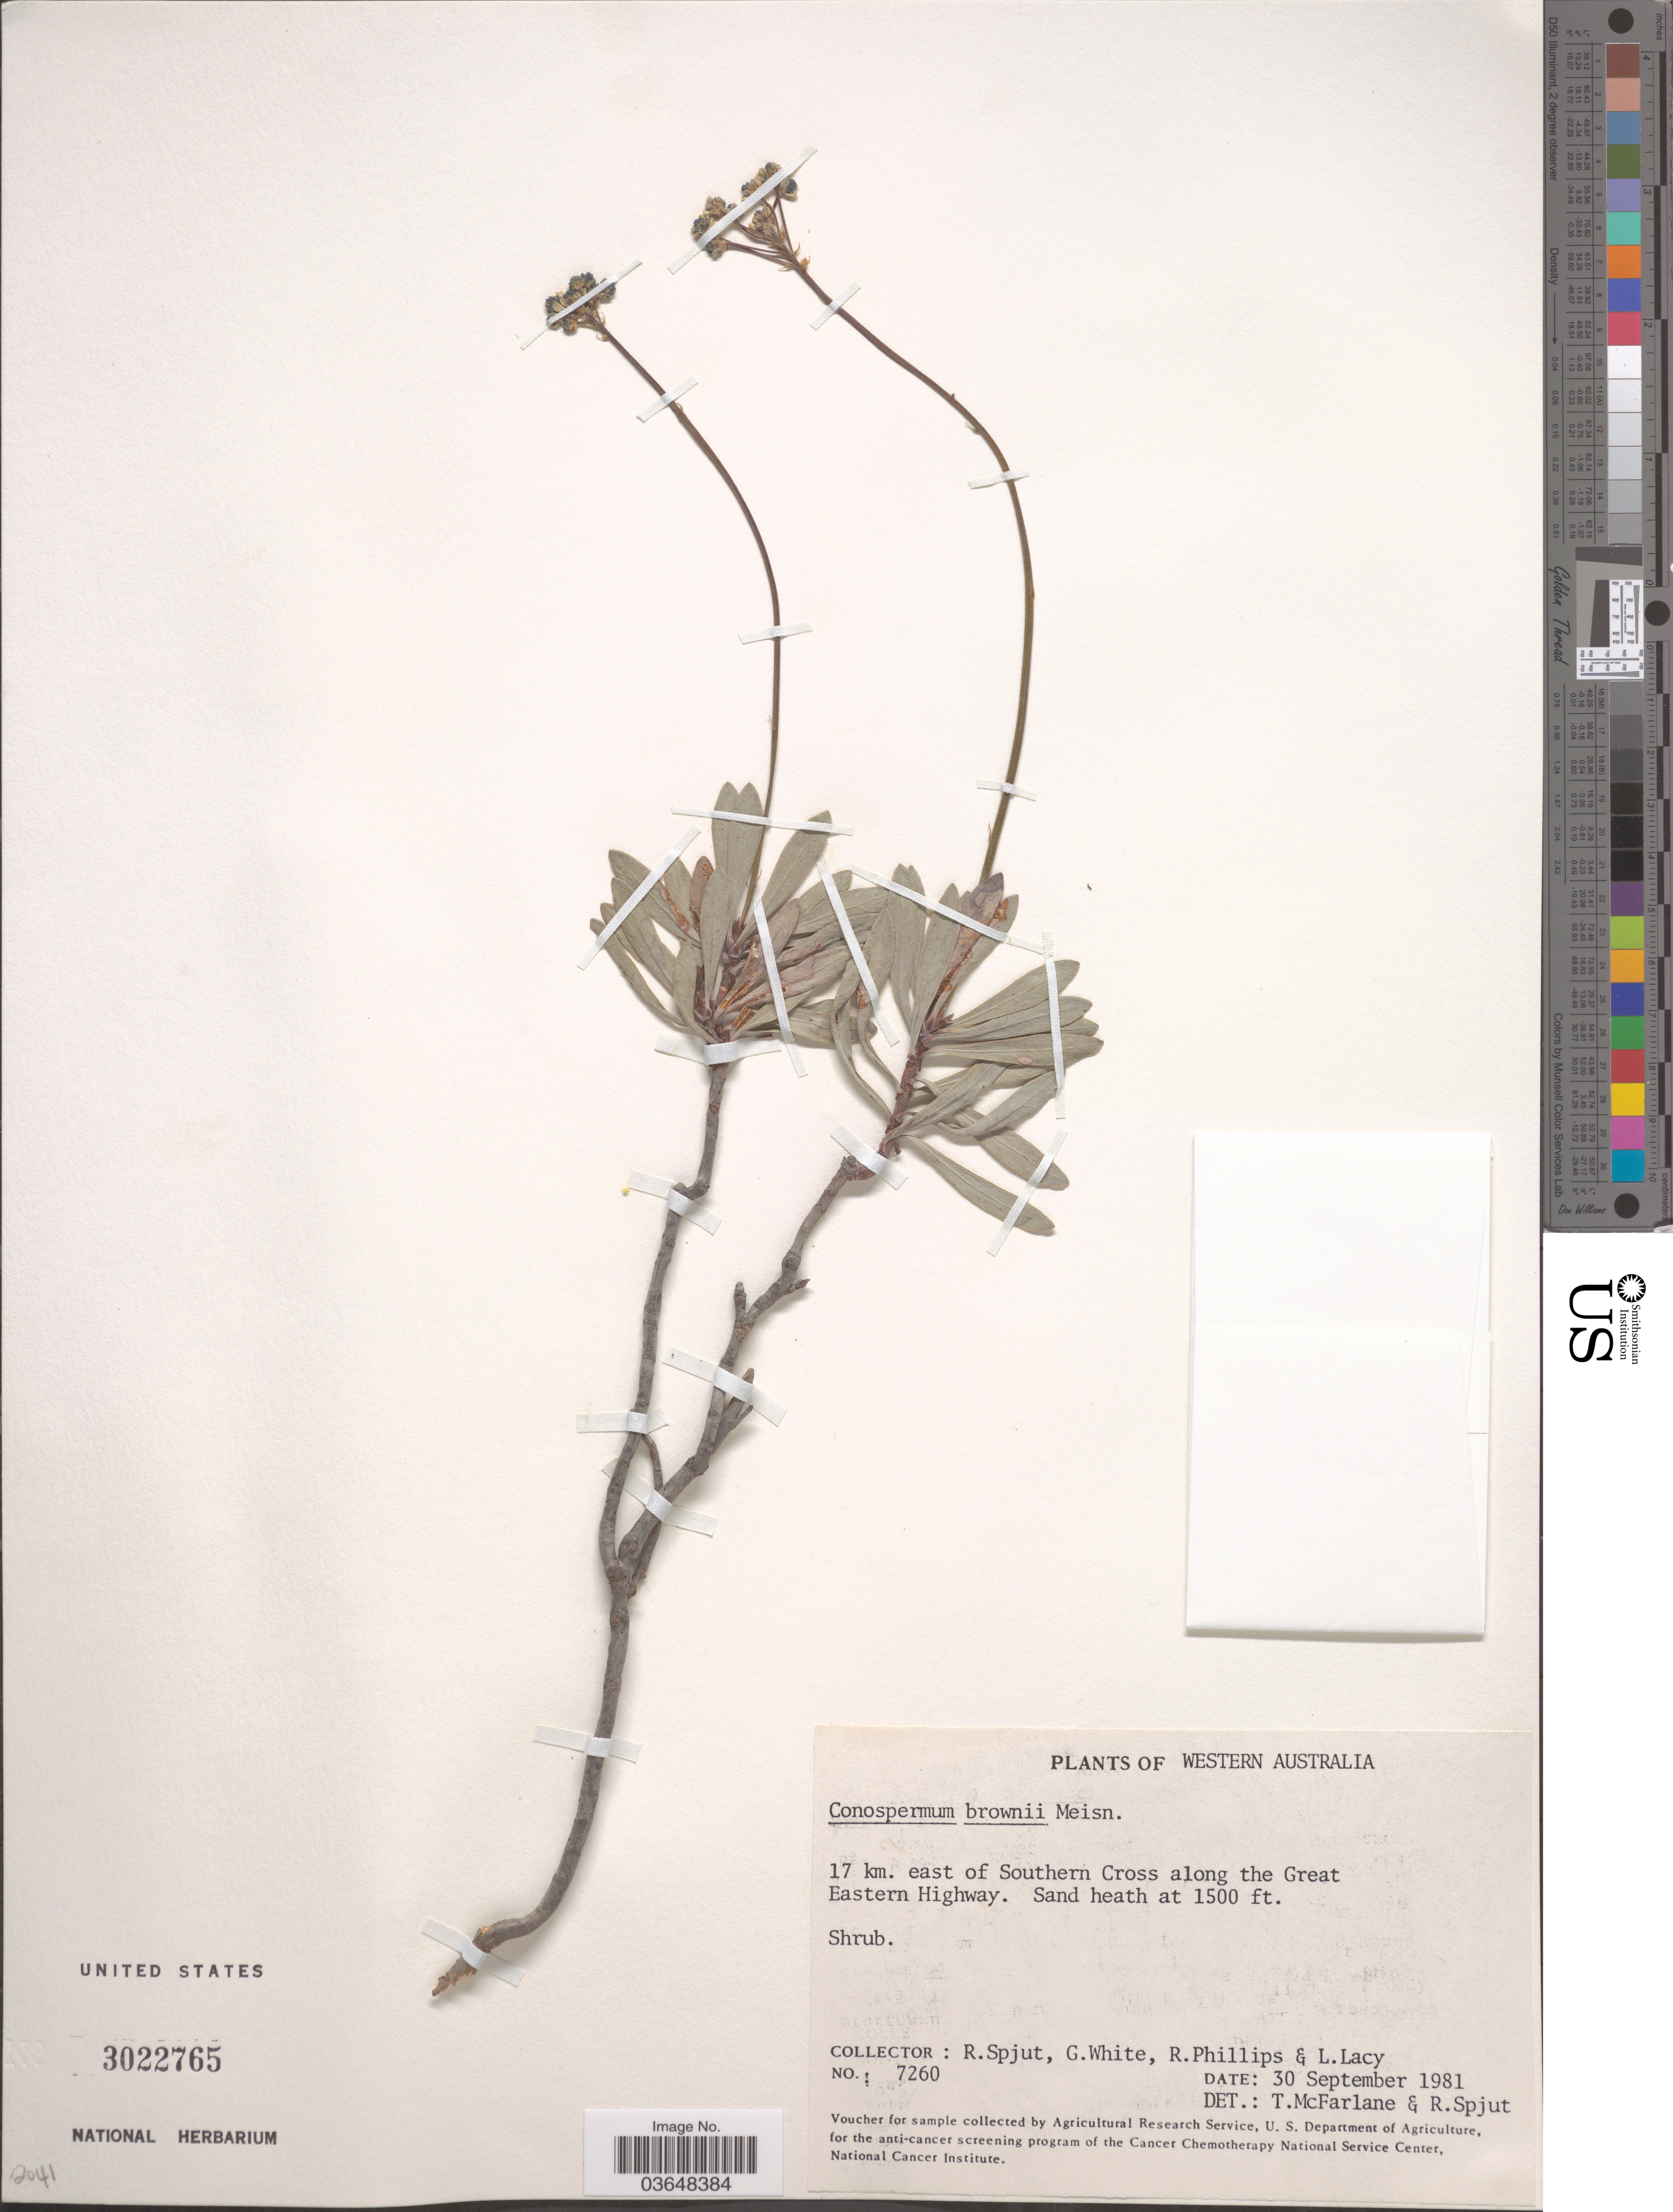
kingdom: Plantae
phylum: Tracheophyta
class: Magnoliopsida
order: Proteales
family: Proteaceae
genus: Conospermum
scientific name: Conospermum brownii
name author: Meisn.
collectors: R. Spjut, G. White, R. Phillips & L. Lacy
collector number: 7260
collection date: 1981-09-30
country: Australia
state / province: Western Australia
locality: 17 km. east of Southern Cross along the Great Eastern Highway.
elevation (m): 457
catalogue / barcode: US 3022765